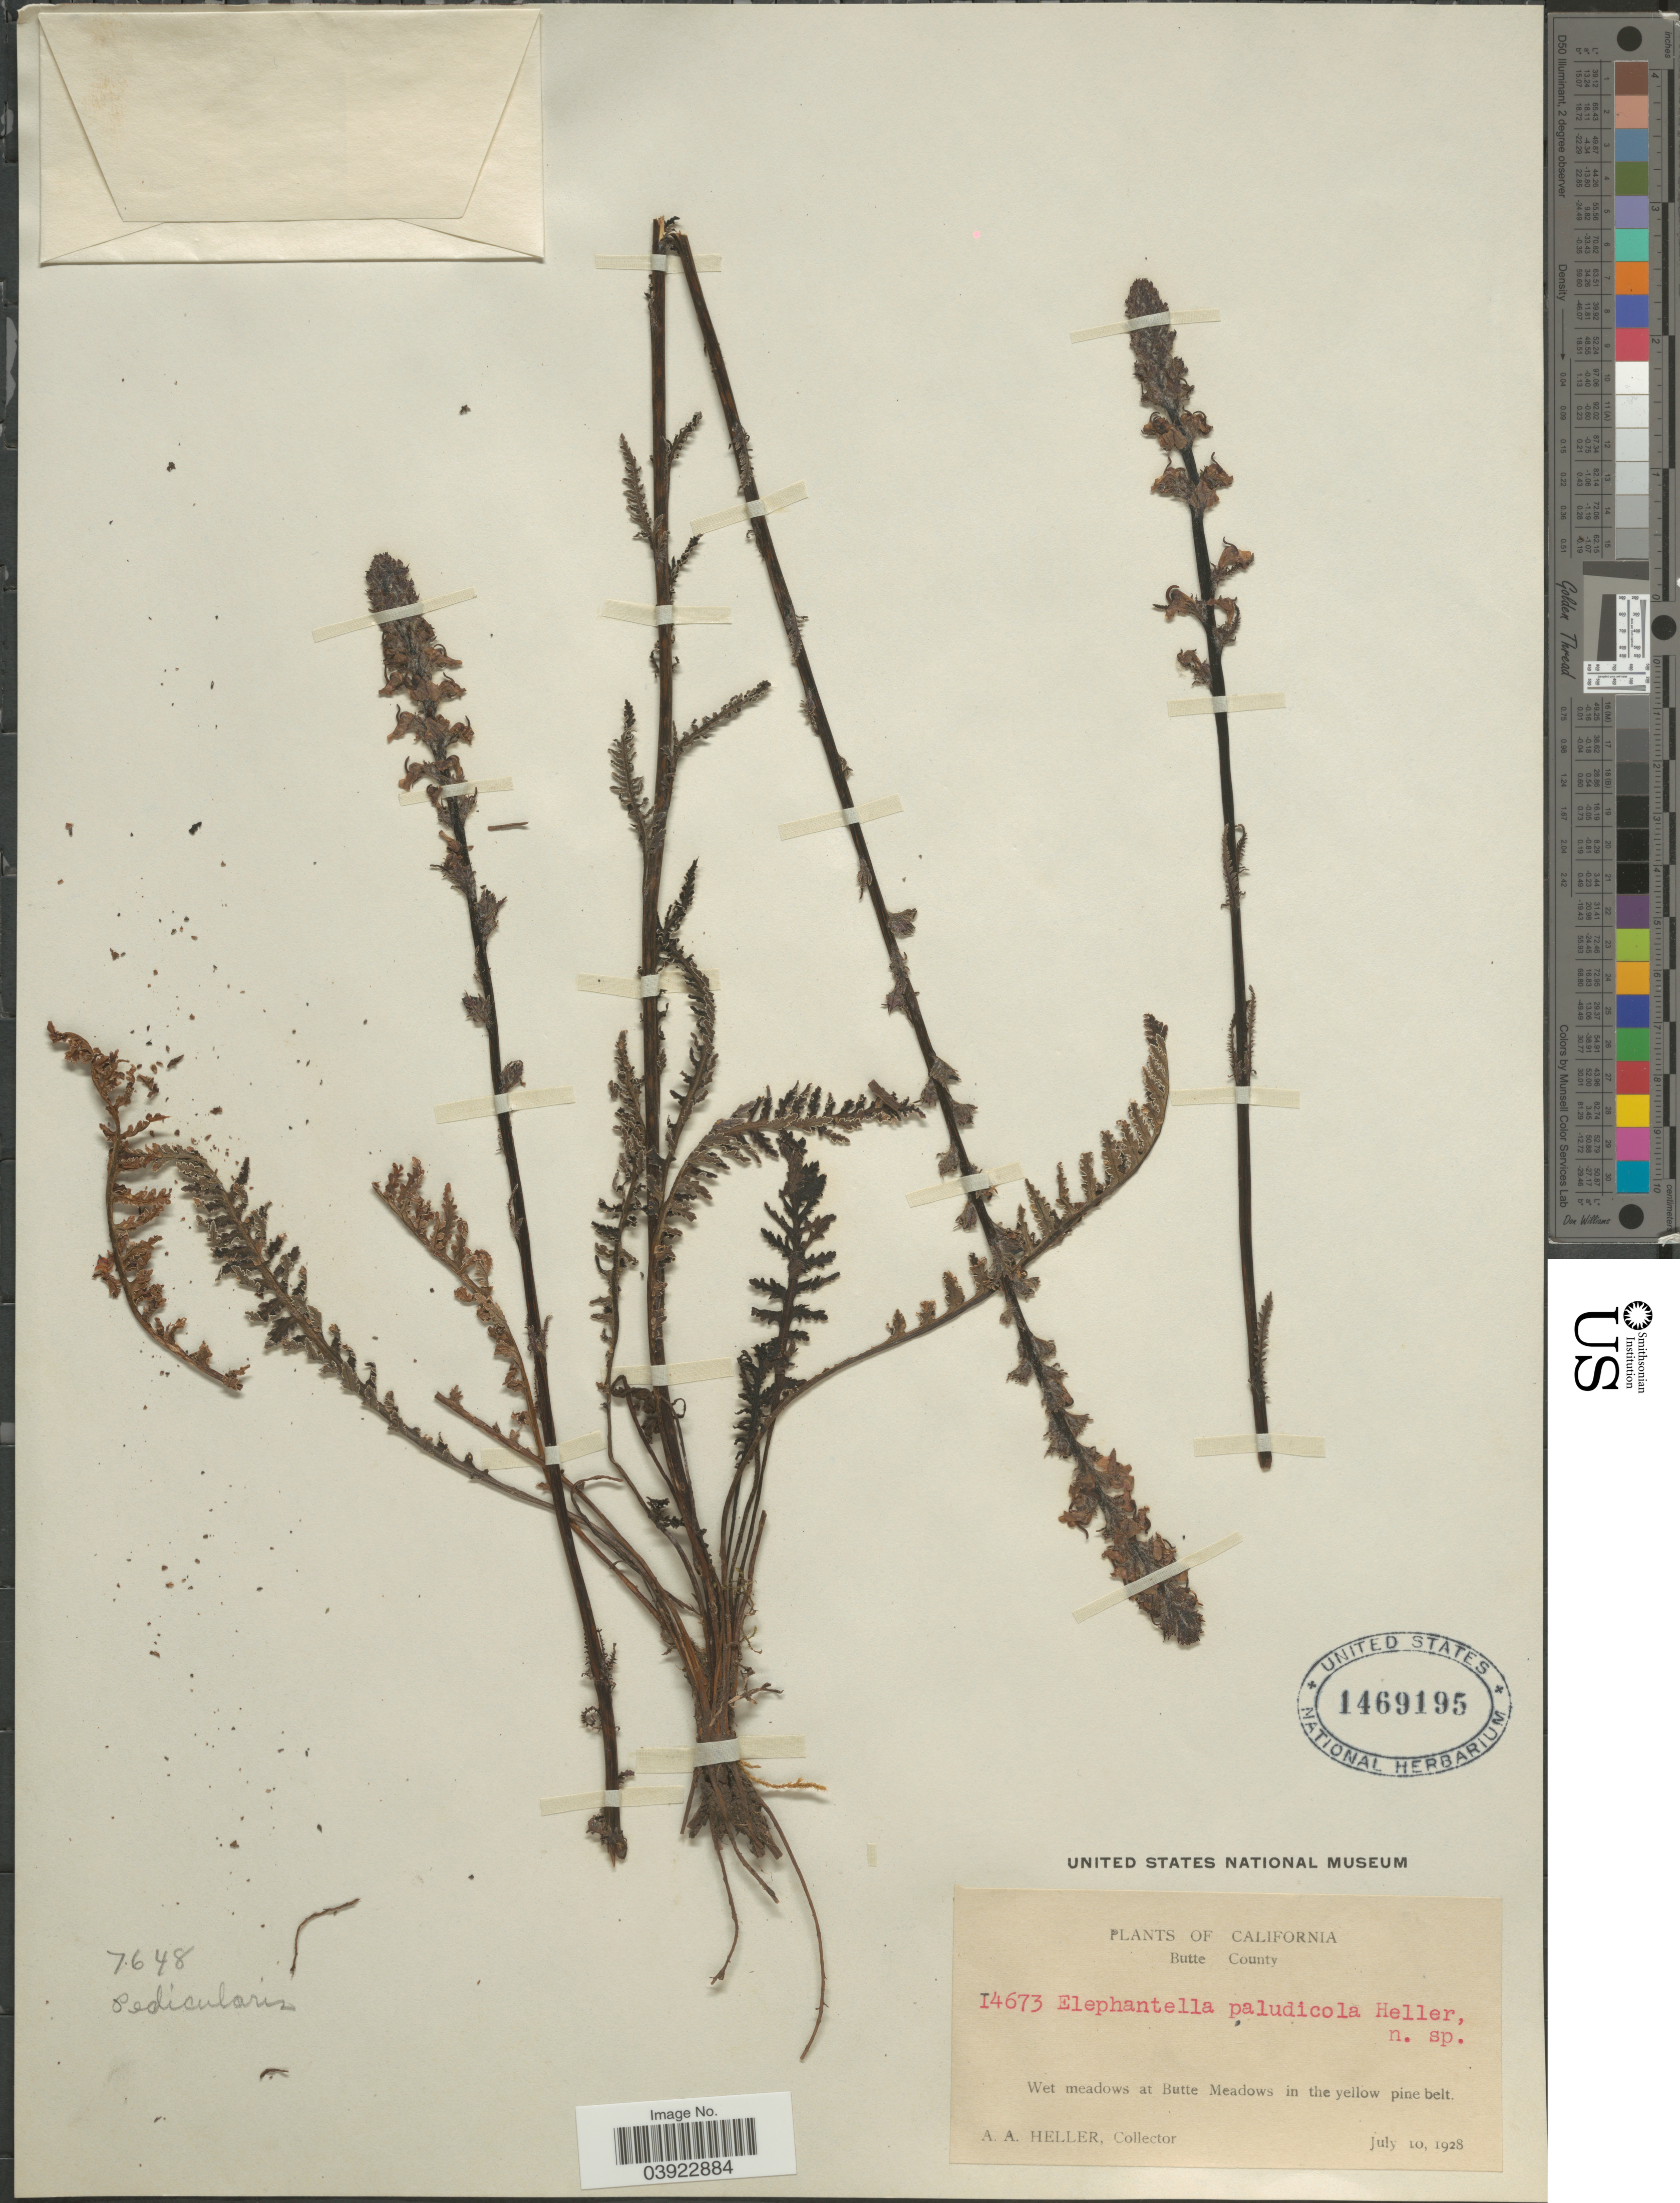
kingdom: Plantae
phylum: Tracheophyta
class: Magnoliopsida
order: Lamiales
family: Orobanchaceae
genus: Elephantella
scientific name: Elephantella paludicola Heller sp. nov. ined.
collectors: A. A. Heller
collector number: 14673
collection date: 1928-07-10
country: United States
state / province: California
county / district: Butte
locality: Butte County. wet meadows at Butte Meadows in the yellow pine belt.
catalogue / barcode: US 1469195